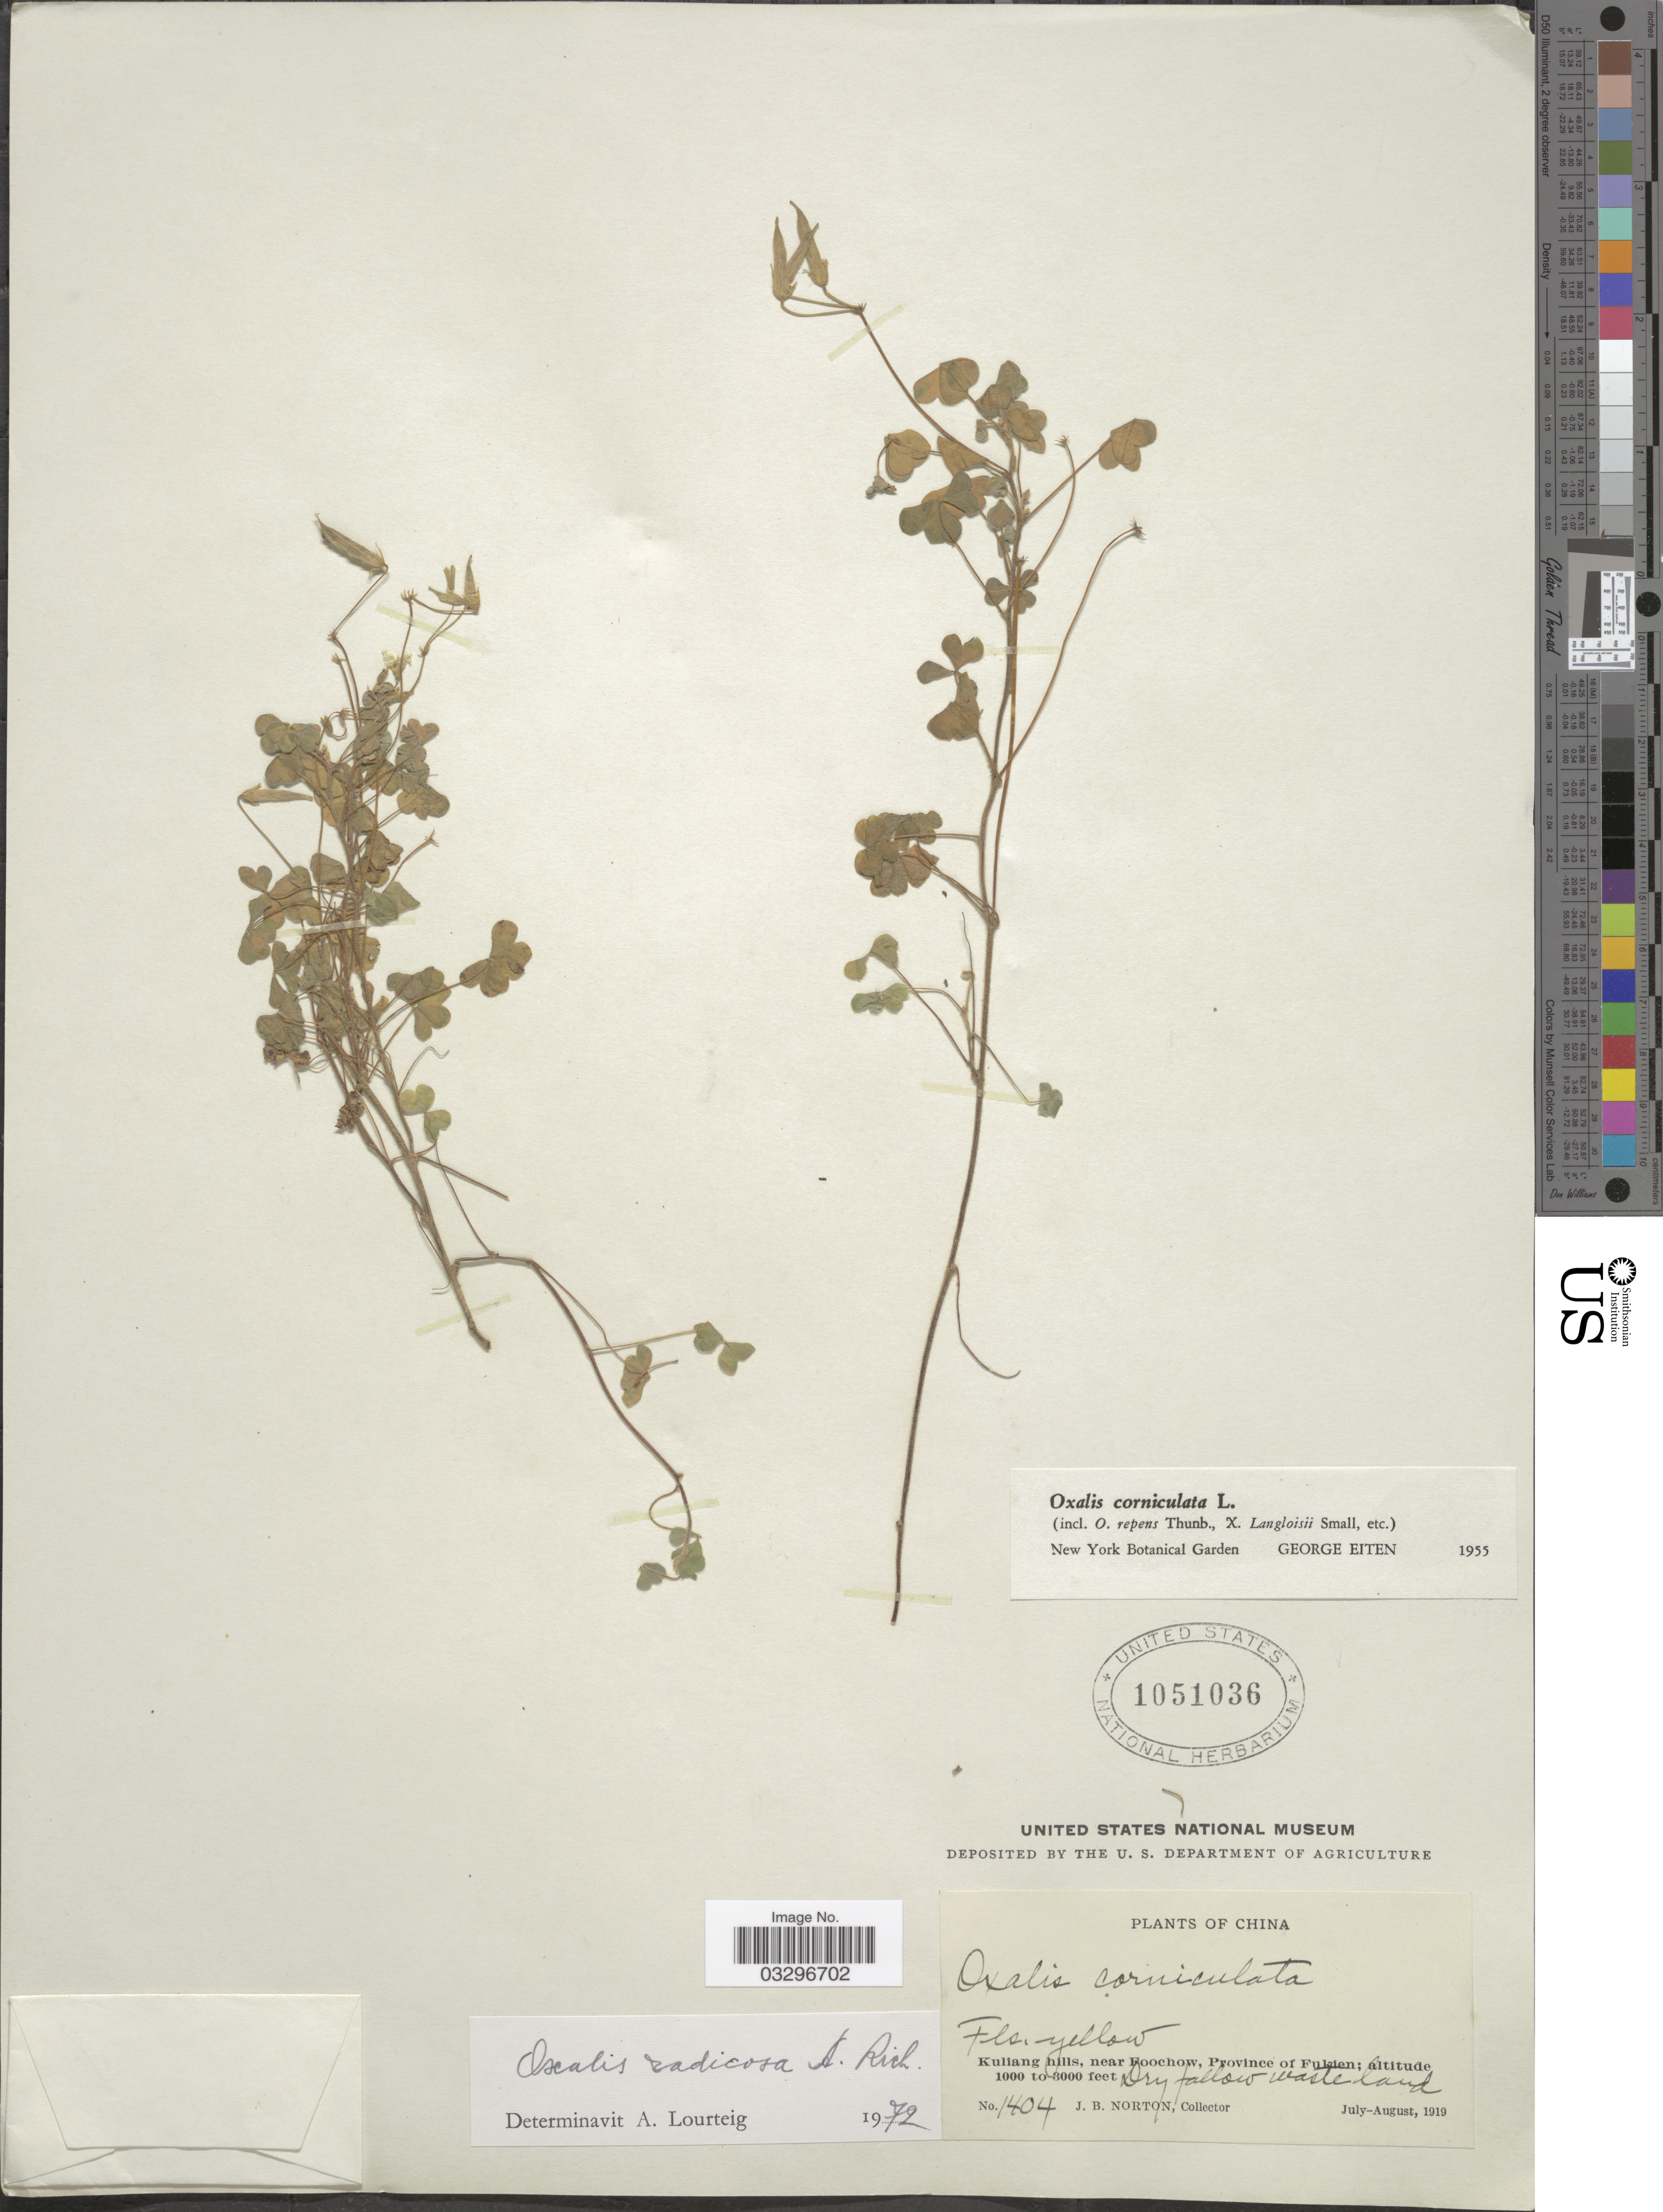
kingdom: Plantae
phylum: Tracheophyta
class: Magnoliopsida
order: Oxalidales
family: Oxalidaceae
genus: Oxalis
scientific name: Oxalis radicosa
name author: A. Rich.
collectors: J. B. Norton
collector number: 1404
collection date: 1919-07/1919-08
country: China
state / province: Fujian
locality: Kuliang hills, near Foochow, Province of Fukien.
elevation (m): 305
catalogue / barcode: US 1051036